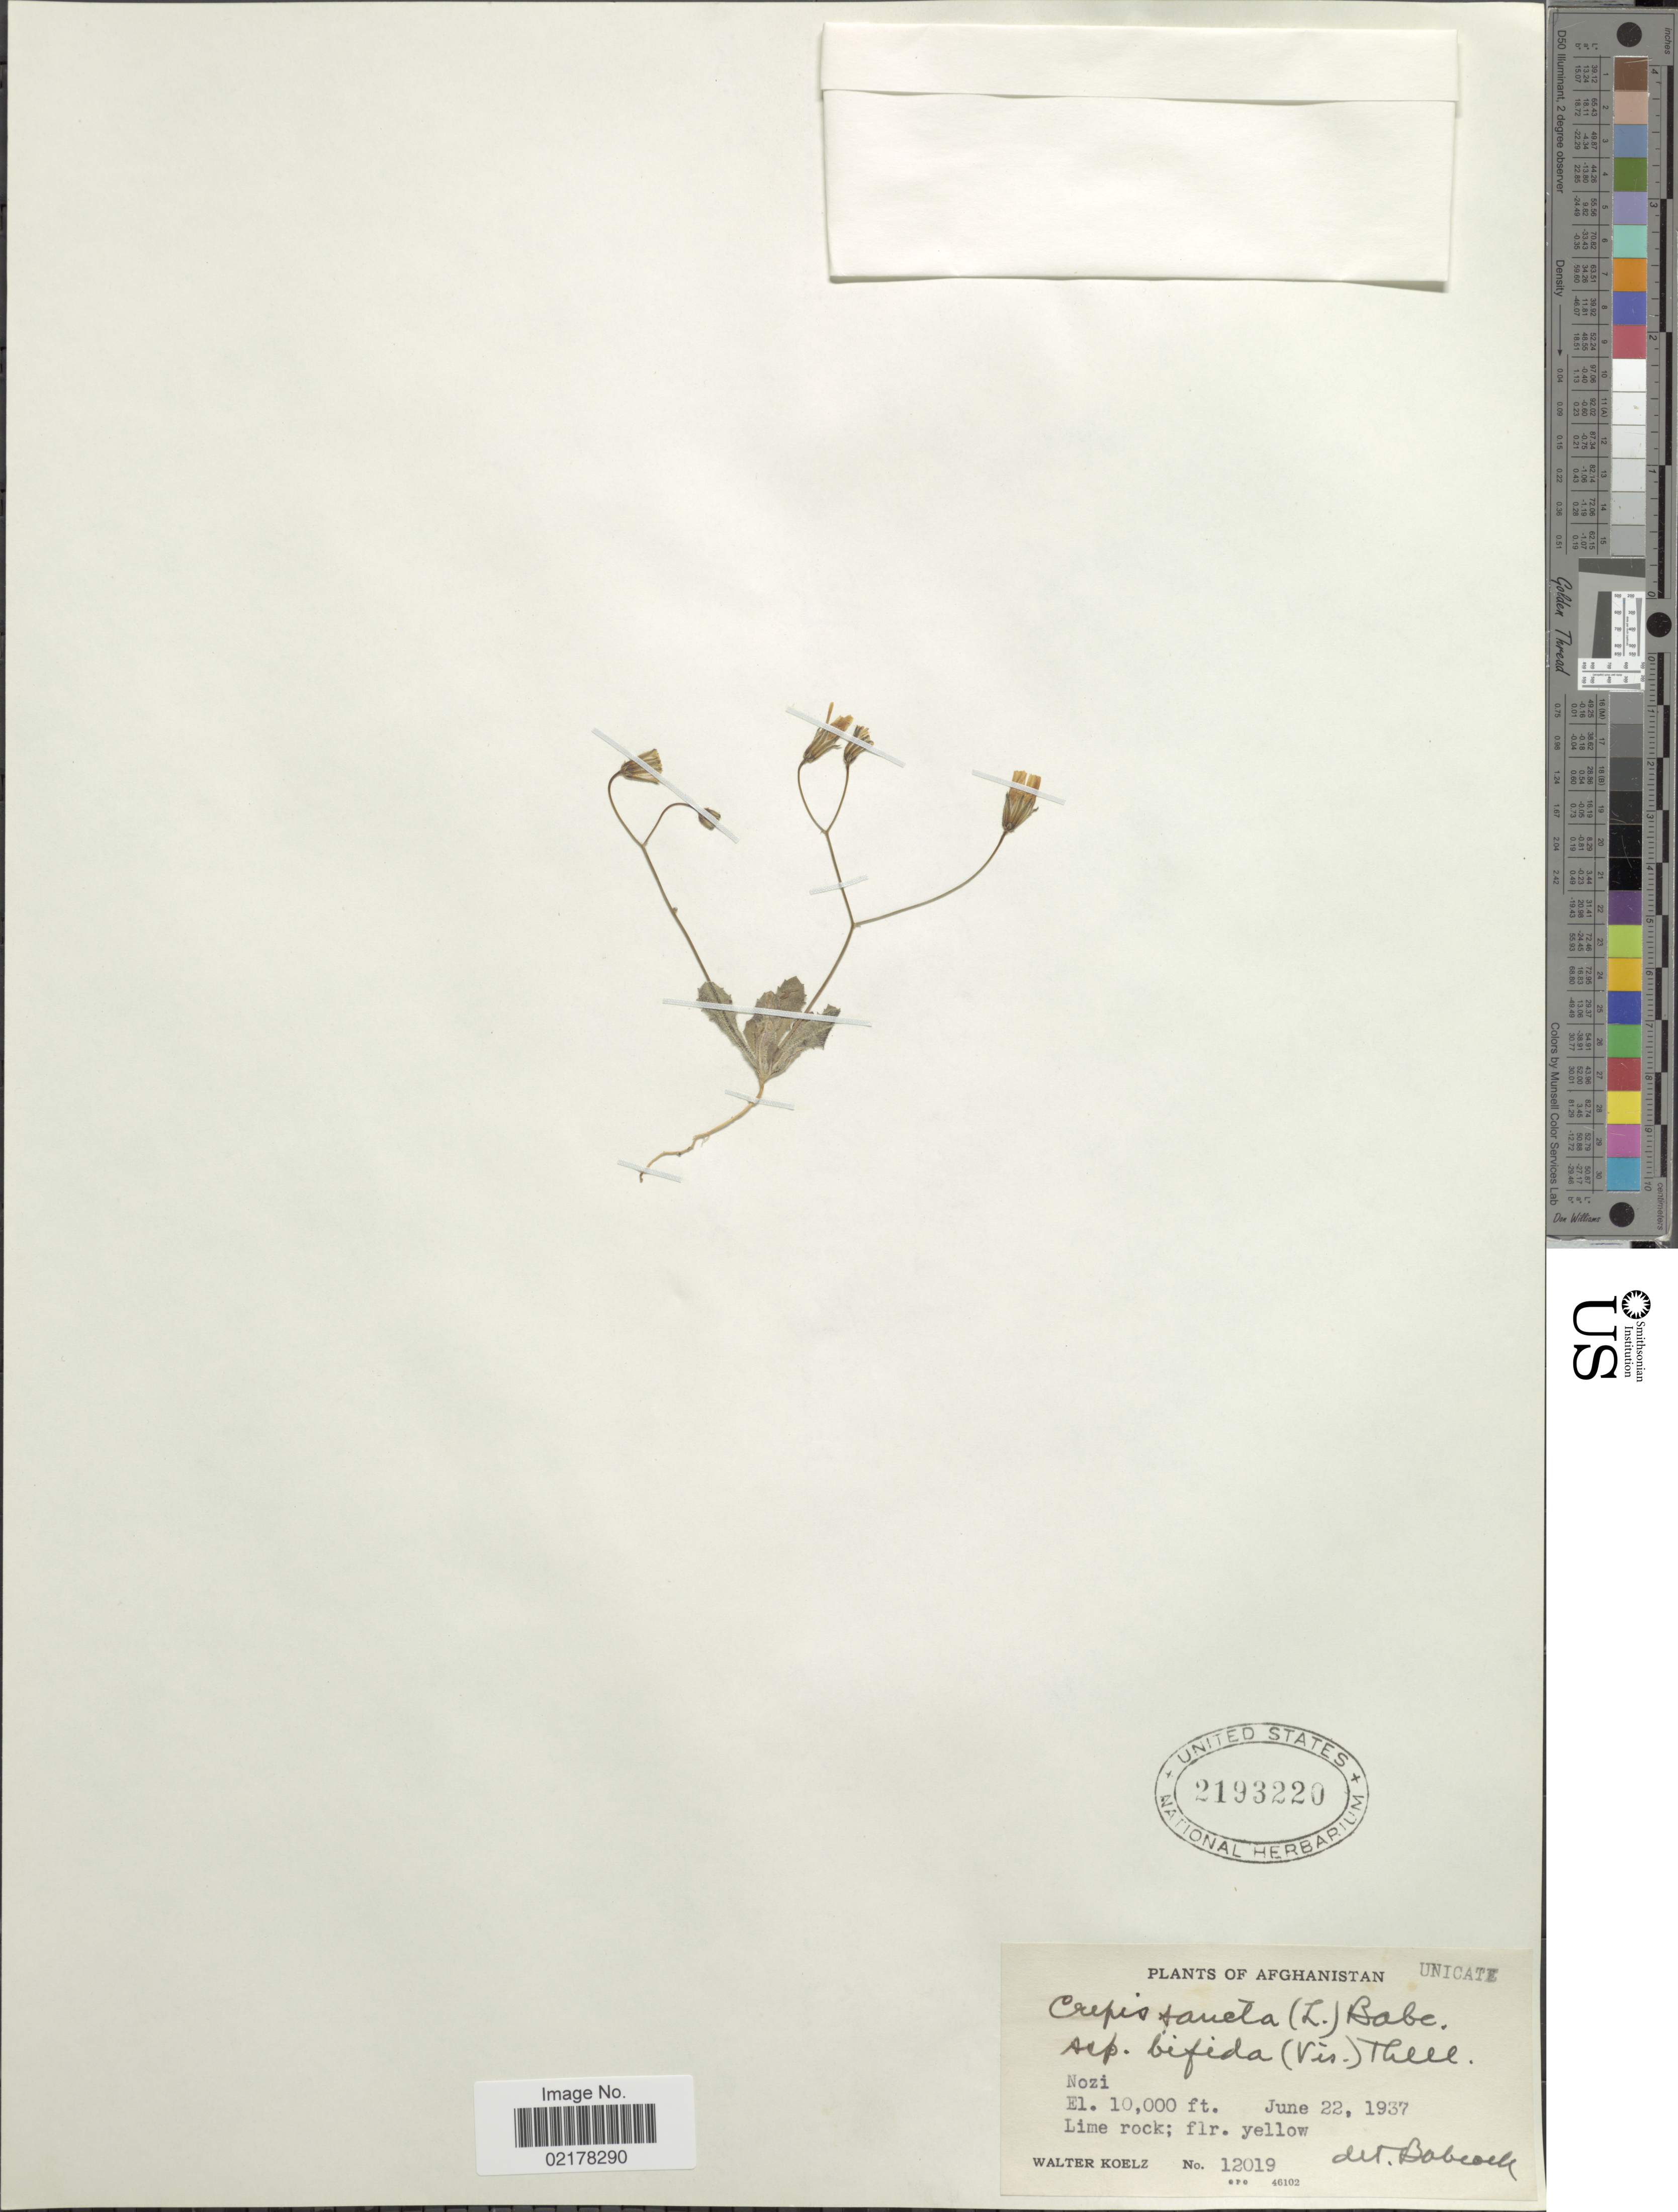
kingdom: Plantae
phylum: Tracheophyta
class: Magnoliopsida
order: Asterales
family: Asteraceae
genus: Crepis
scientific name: Crepis sancta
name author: (L.) Bornm.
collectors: W. N. Koelz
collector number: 12019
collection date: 1937-06-22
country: Afghanistan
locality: Nozi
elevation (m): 3048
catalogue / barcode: US 2193220